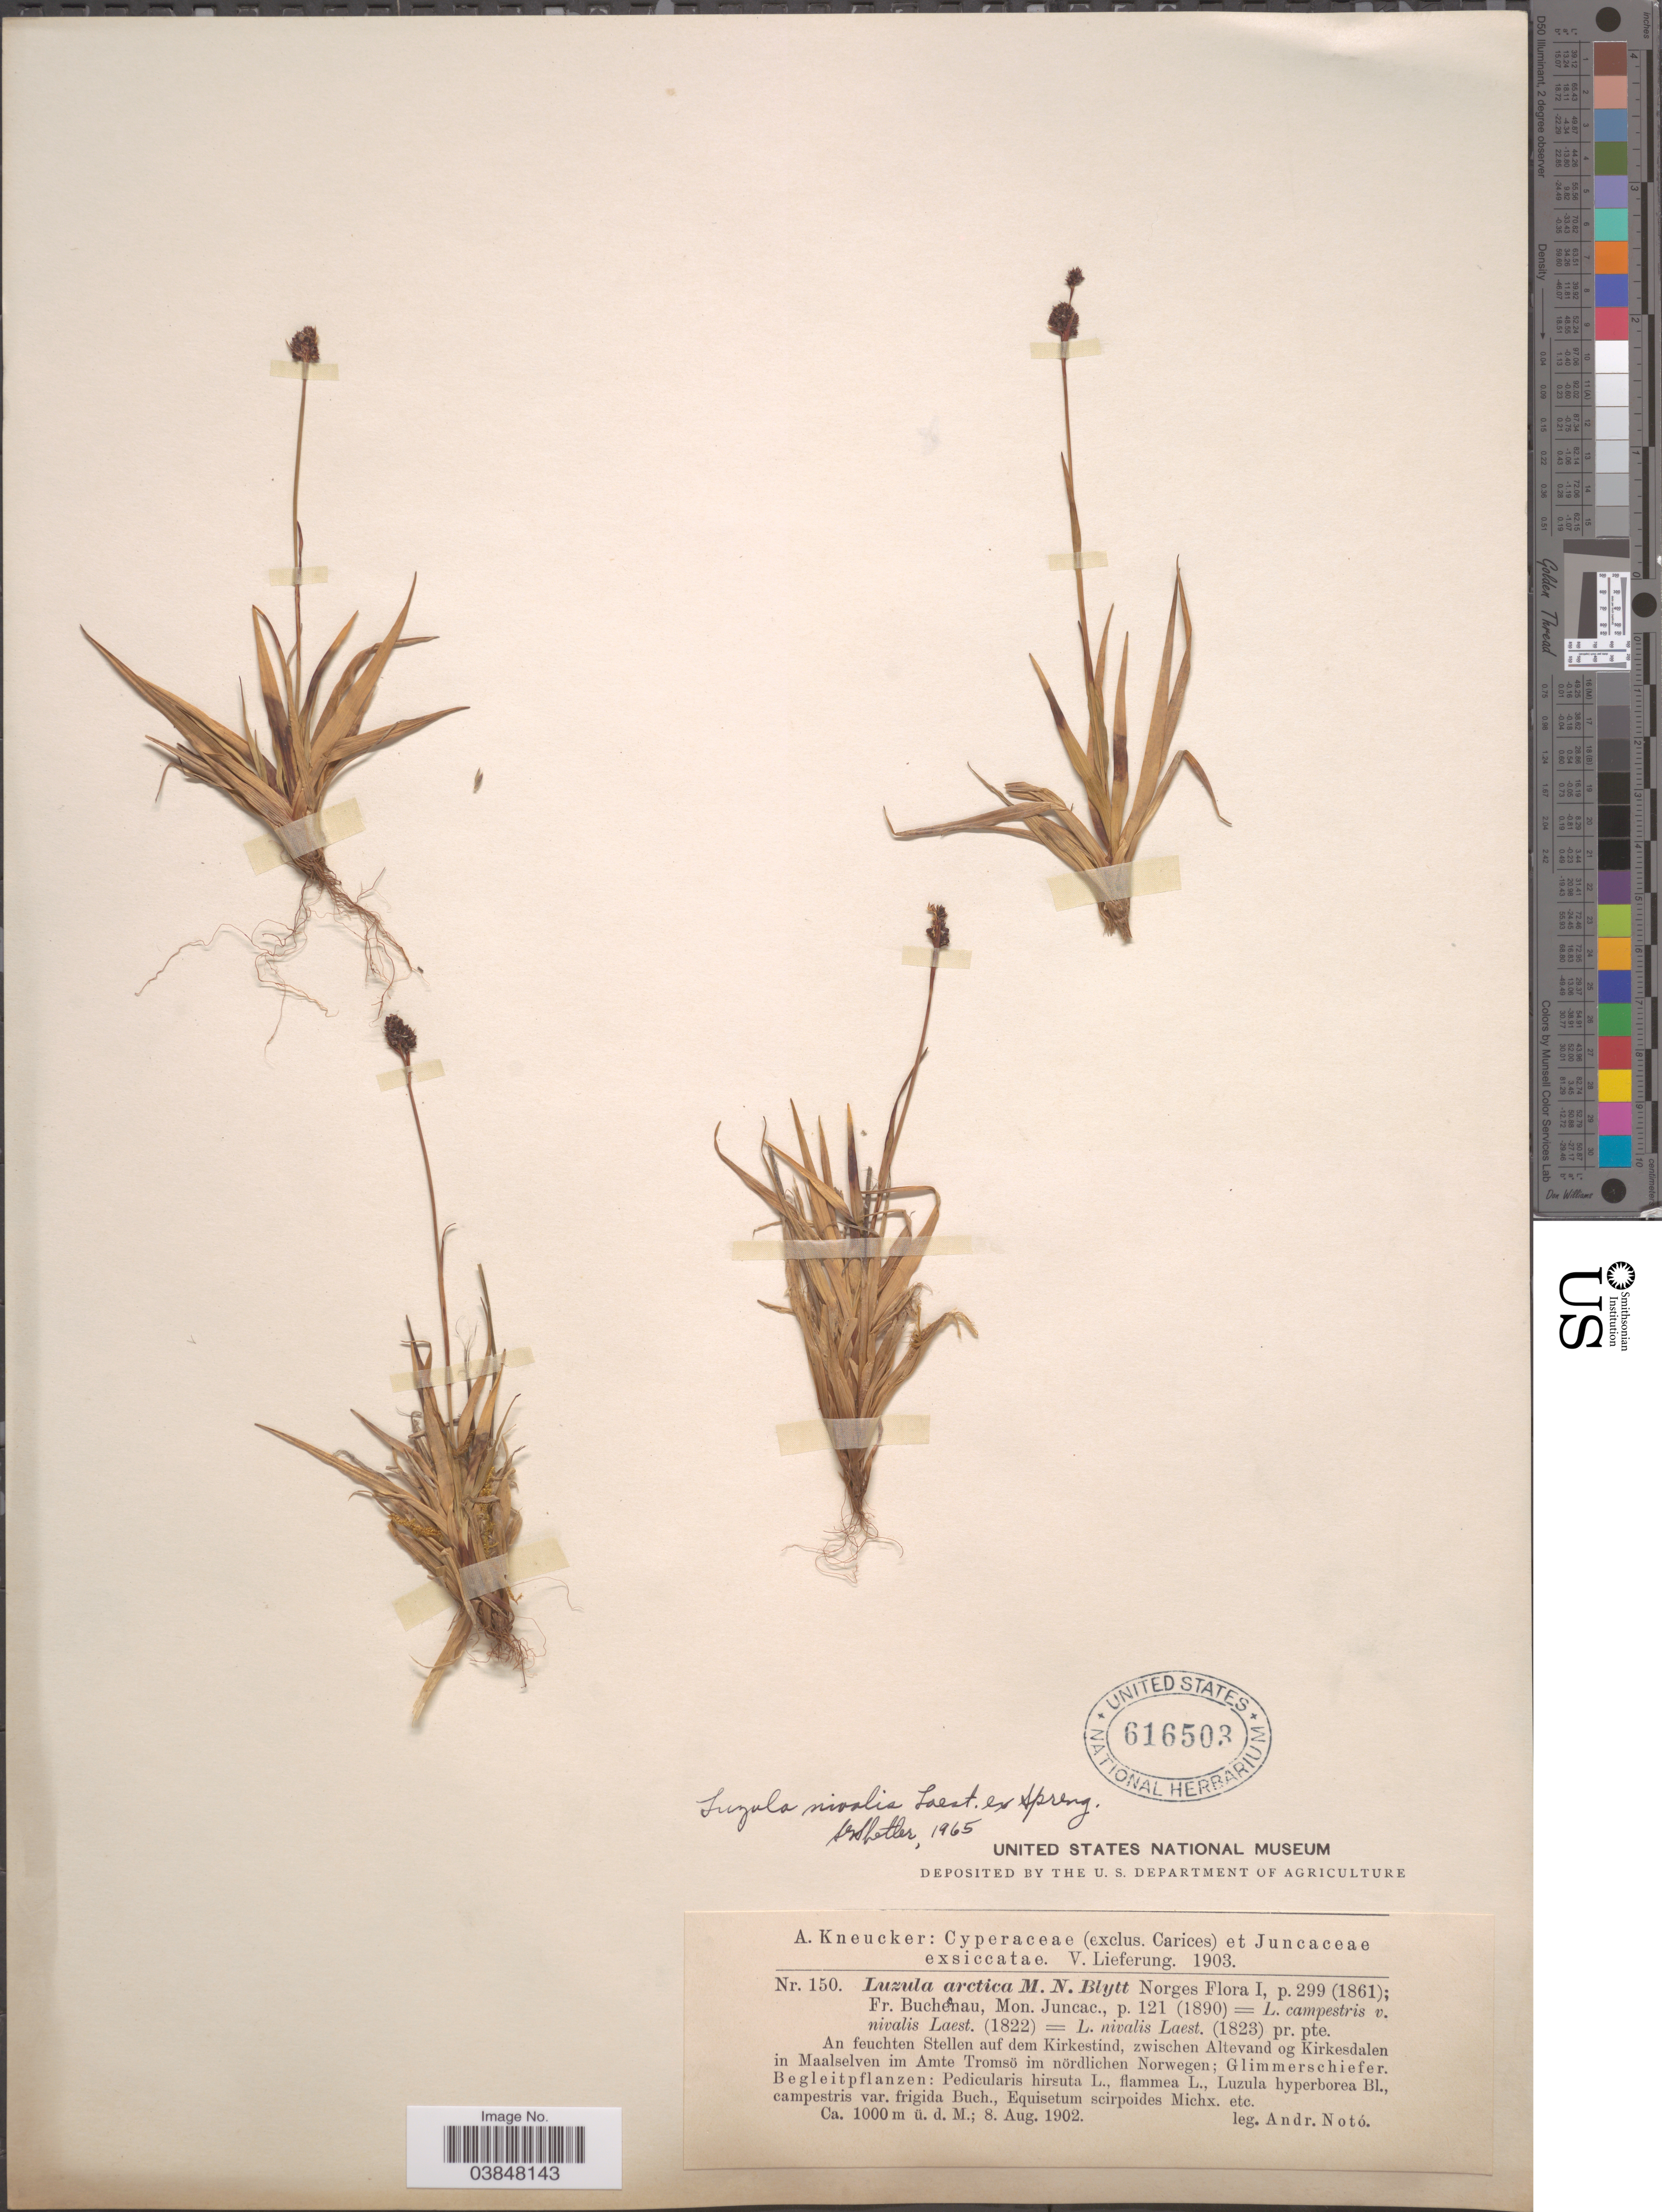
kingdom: Plantae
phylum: Tracheophyta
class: Liliopsida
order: Poales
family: Juncaceae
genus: Luzula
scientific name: Luzula nivalis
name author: (Laest.) Spreng.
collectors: A. Noto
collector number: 150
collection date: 1902-08-08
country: Norway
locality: An feuchten Stellen auf dem Kirkestind, zwischen Altevand og Kirkesdalen in Maalselven im Amte Tromsö im nördlichen Norwegen; Glimmerschiefer.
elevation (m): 1000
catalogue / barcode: US 616503